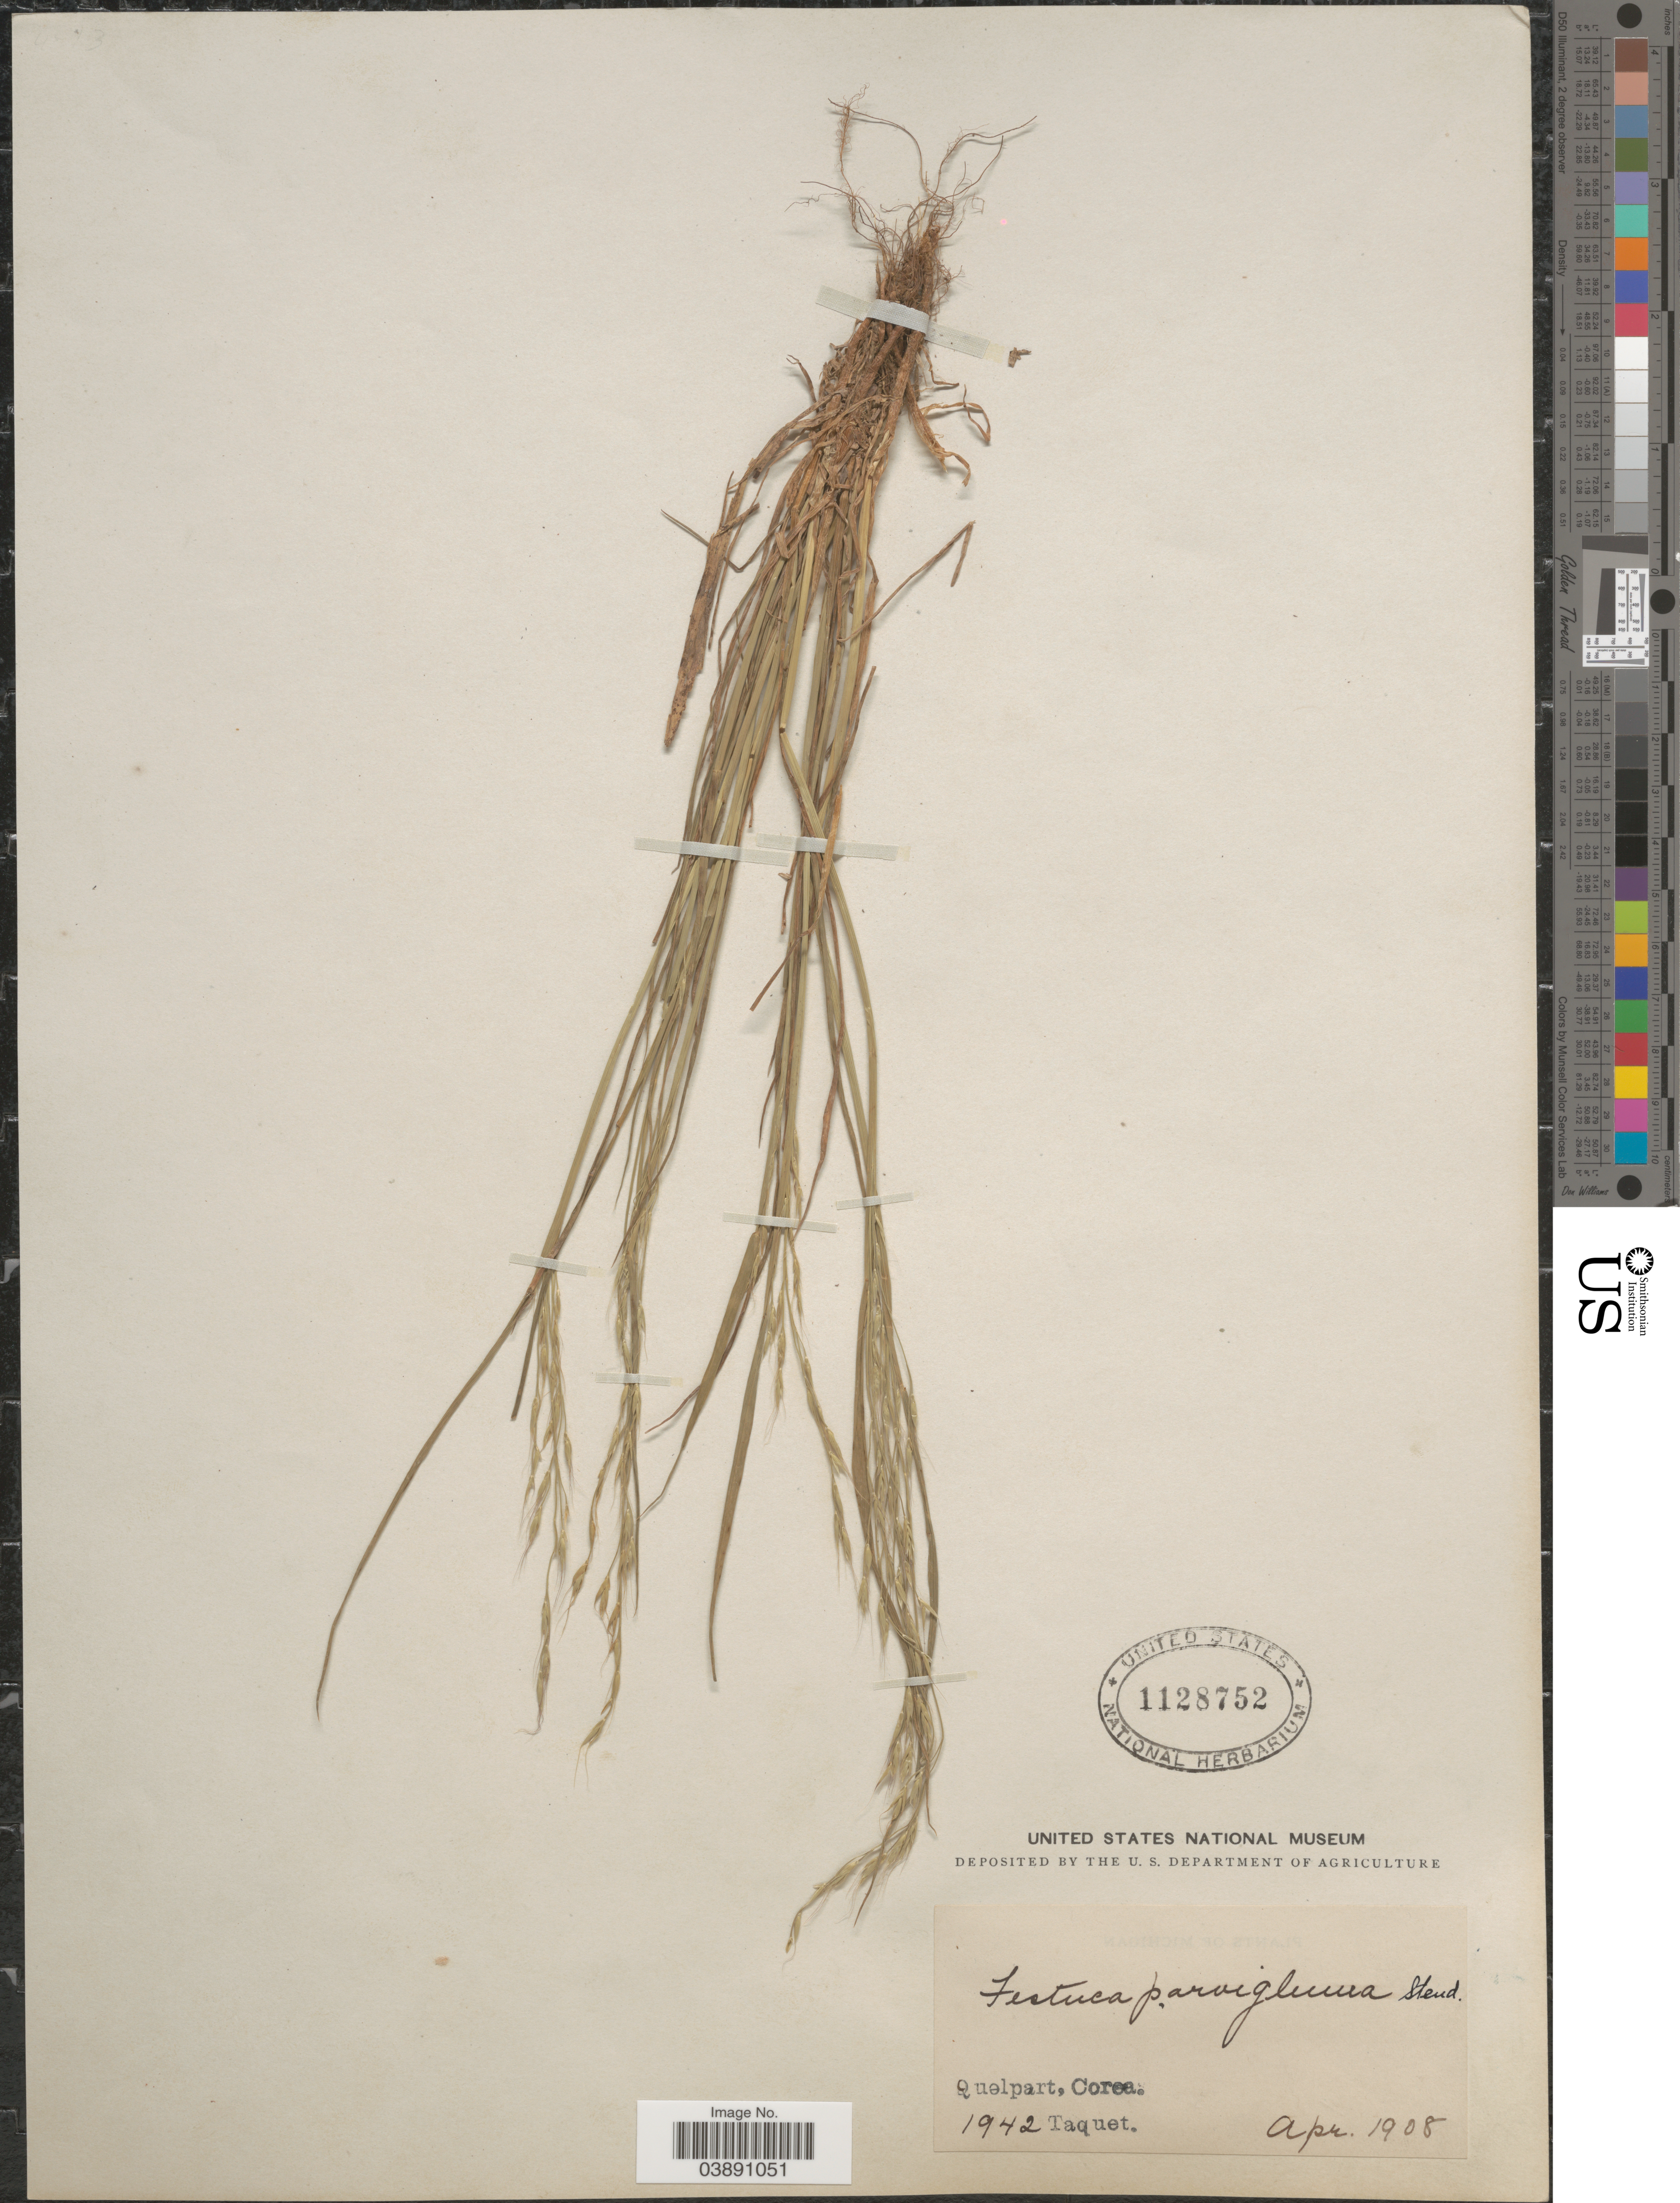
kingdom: Plantae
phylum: Tracheophyta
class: Liliopsida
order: Poales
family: Poaceae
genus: Festuca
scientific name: Festuca parvigluma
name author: Steud.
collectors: Taquet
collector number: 1942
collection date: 1908-04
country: South Korea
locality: Quelpart, Corea.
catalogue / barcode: US 1128752